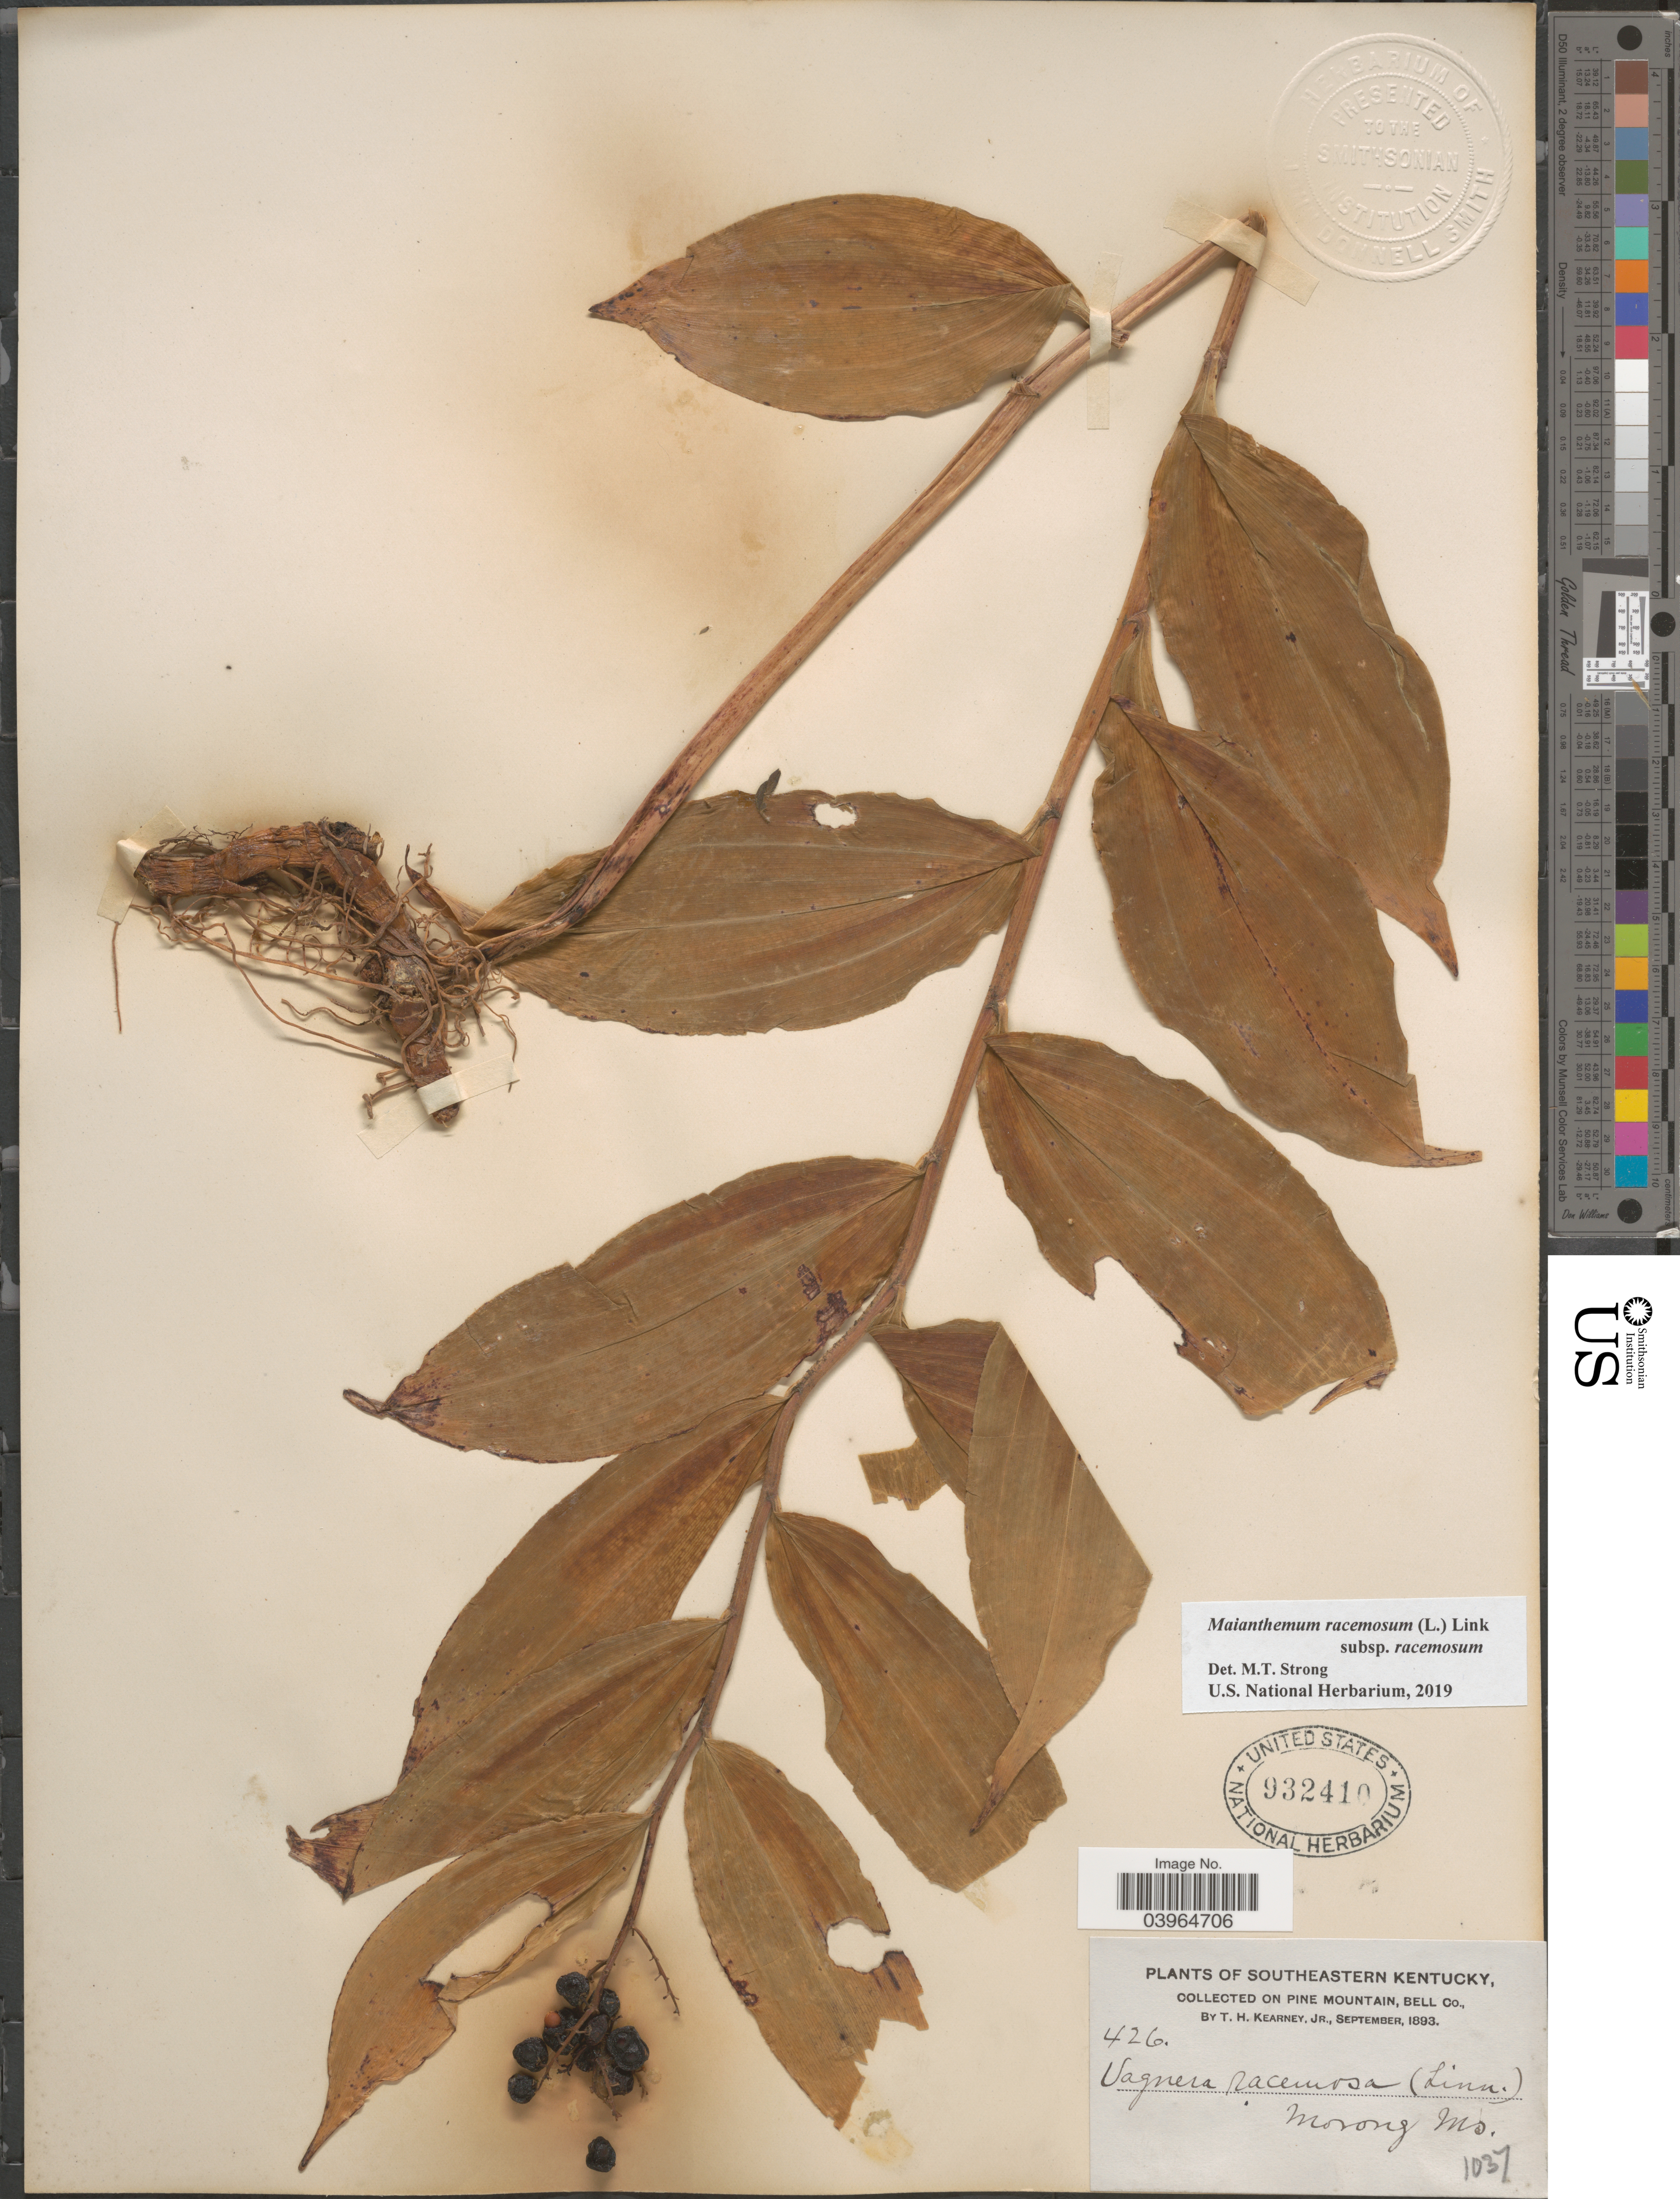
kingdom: Plantae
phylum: Tracheophyta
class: Liliopsida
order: Asparagales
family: Asparagaceae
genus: Maianthemum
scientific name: Maianthemum racemosum subsp. racemosum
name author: (L.) Link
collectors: T. H. Kearney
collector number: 426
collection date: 1893-09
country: United States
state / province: Kentucky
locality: Southeastern Kentucky. On Pine Mountain, Bell Co. Morong Mo.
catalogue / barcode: US 932410